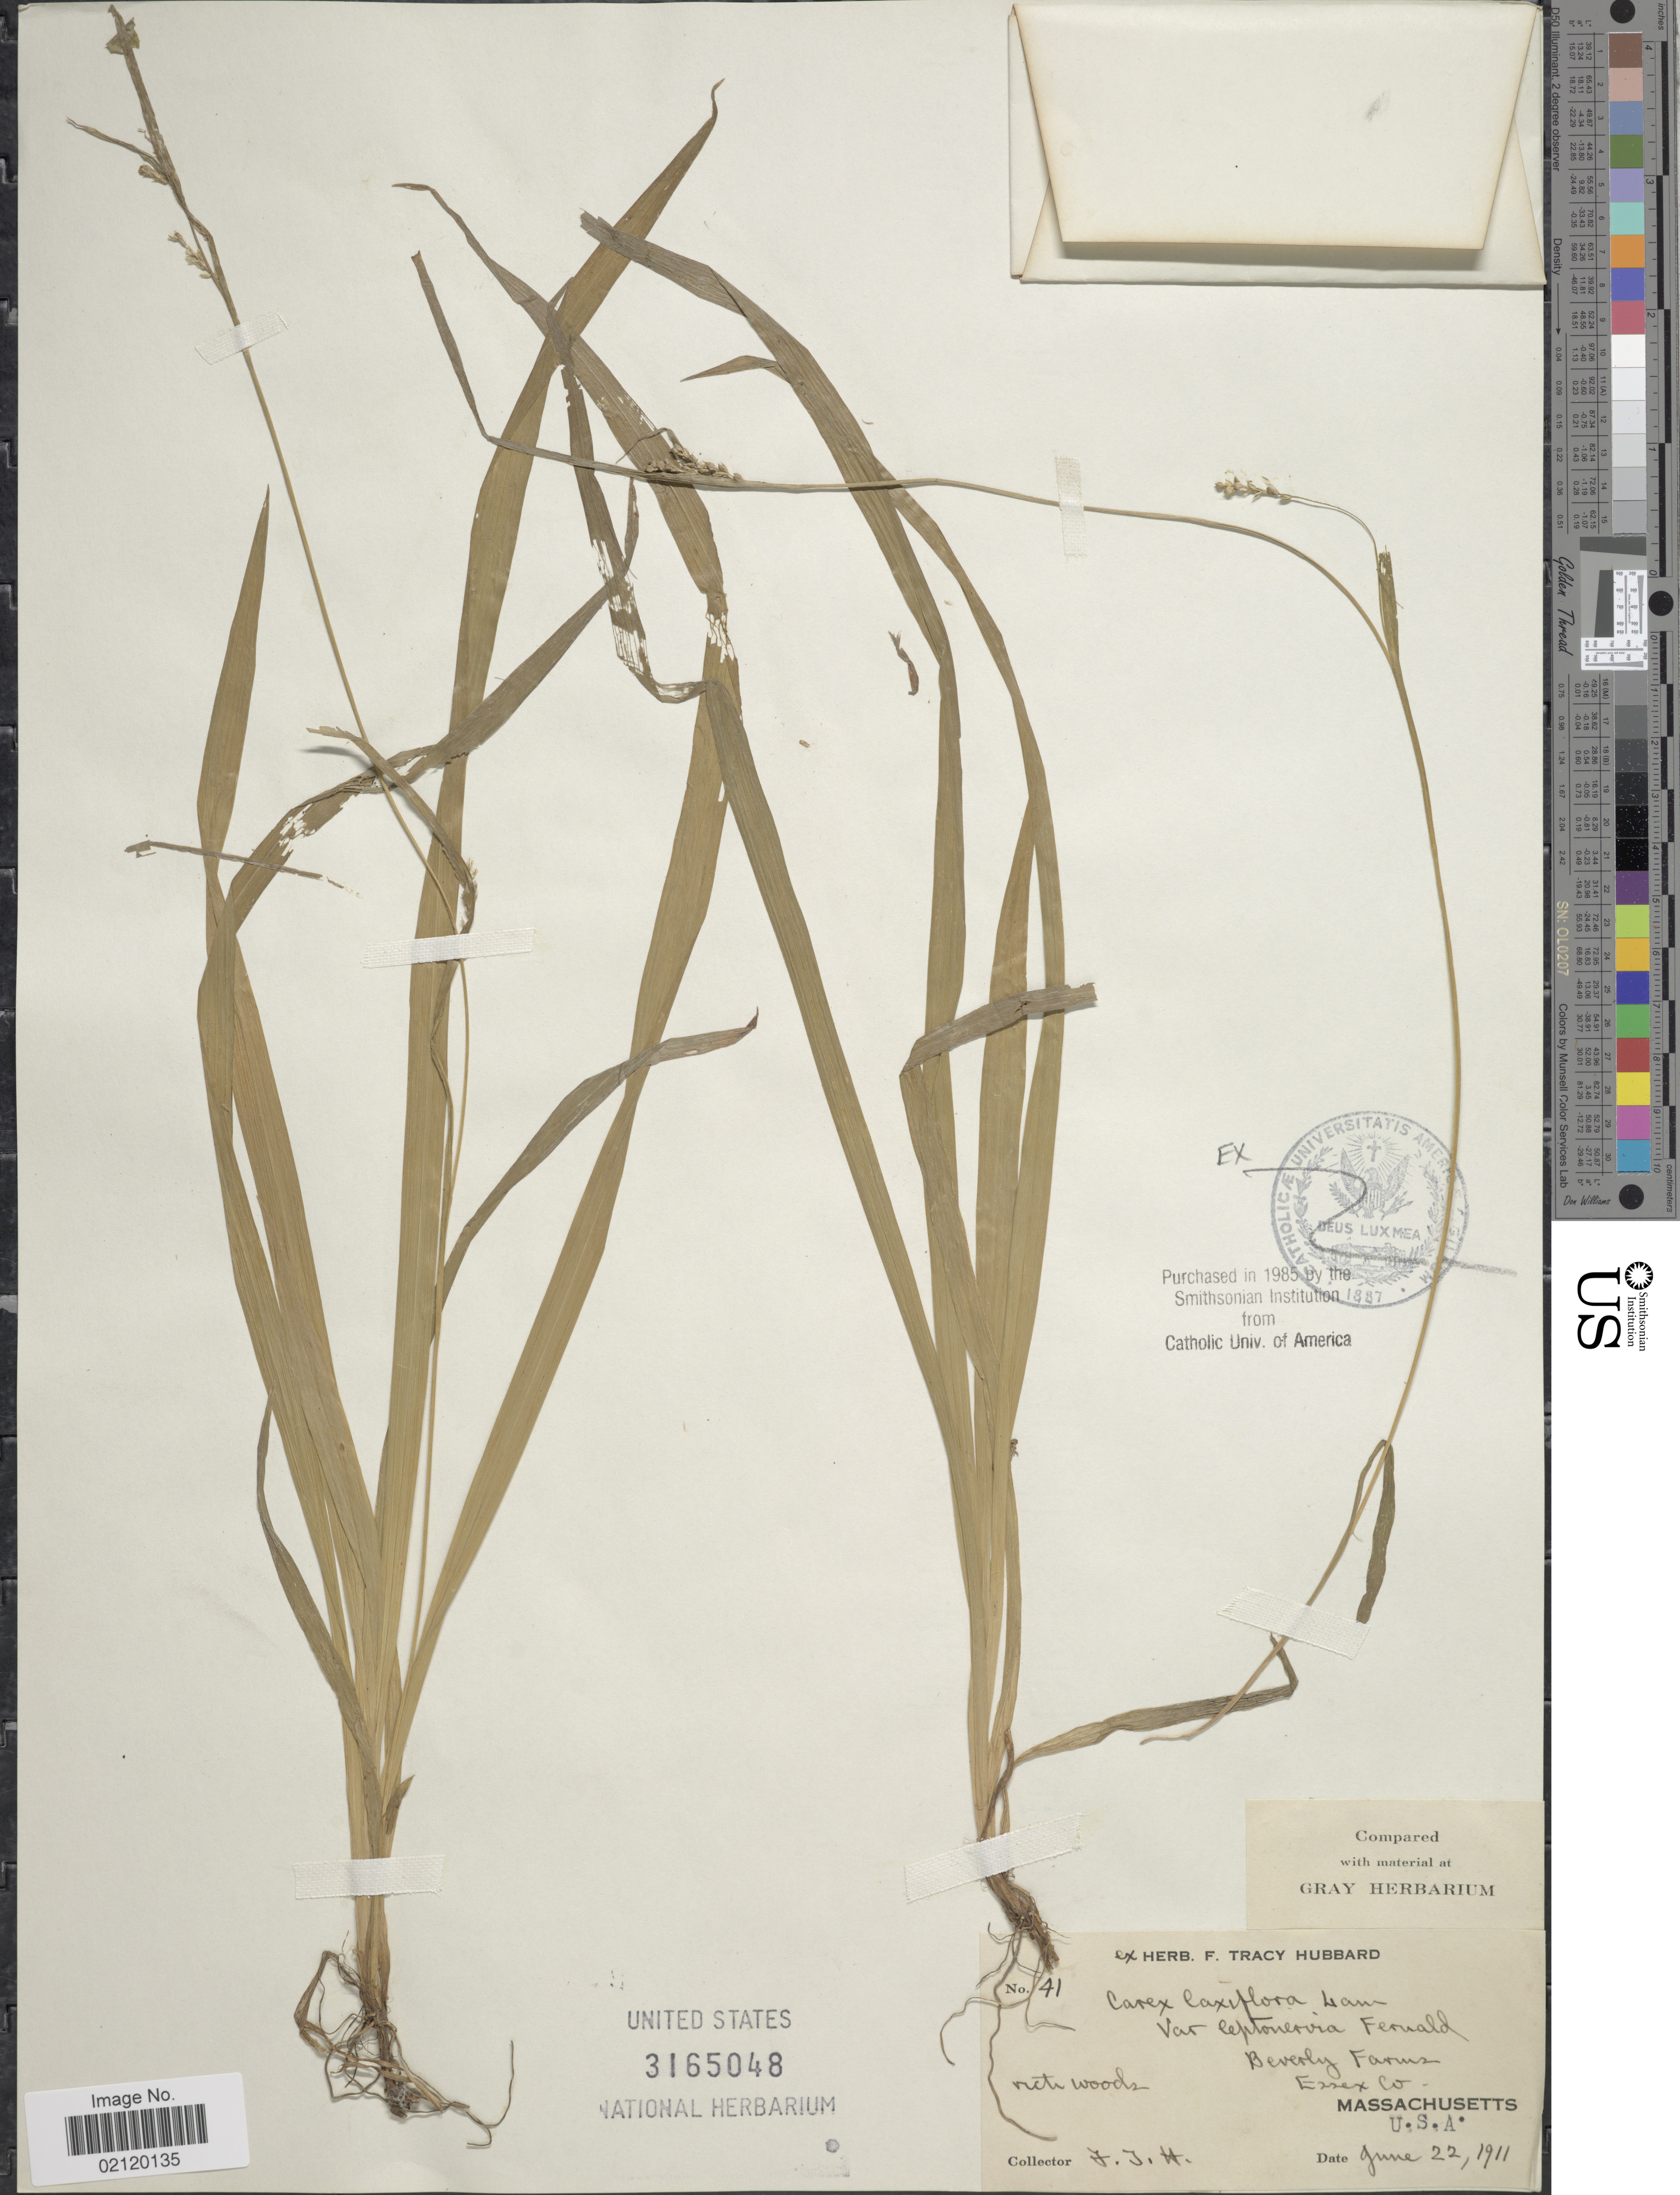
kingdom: Plantae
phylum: Tracheophyta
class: Liliopsida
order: Poales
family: Cyperaceae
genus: Carex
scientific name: Carex laxiflora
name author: Lam.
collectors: F. T. Hubbard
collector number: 41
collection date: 1911-06-22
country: United States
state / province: Massachusetts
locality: Beverly Farms. Essex Co. U.S.A.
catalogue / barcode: US 3165048